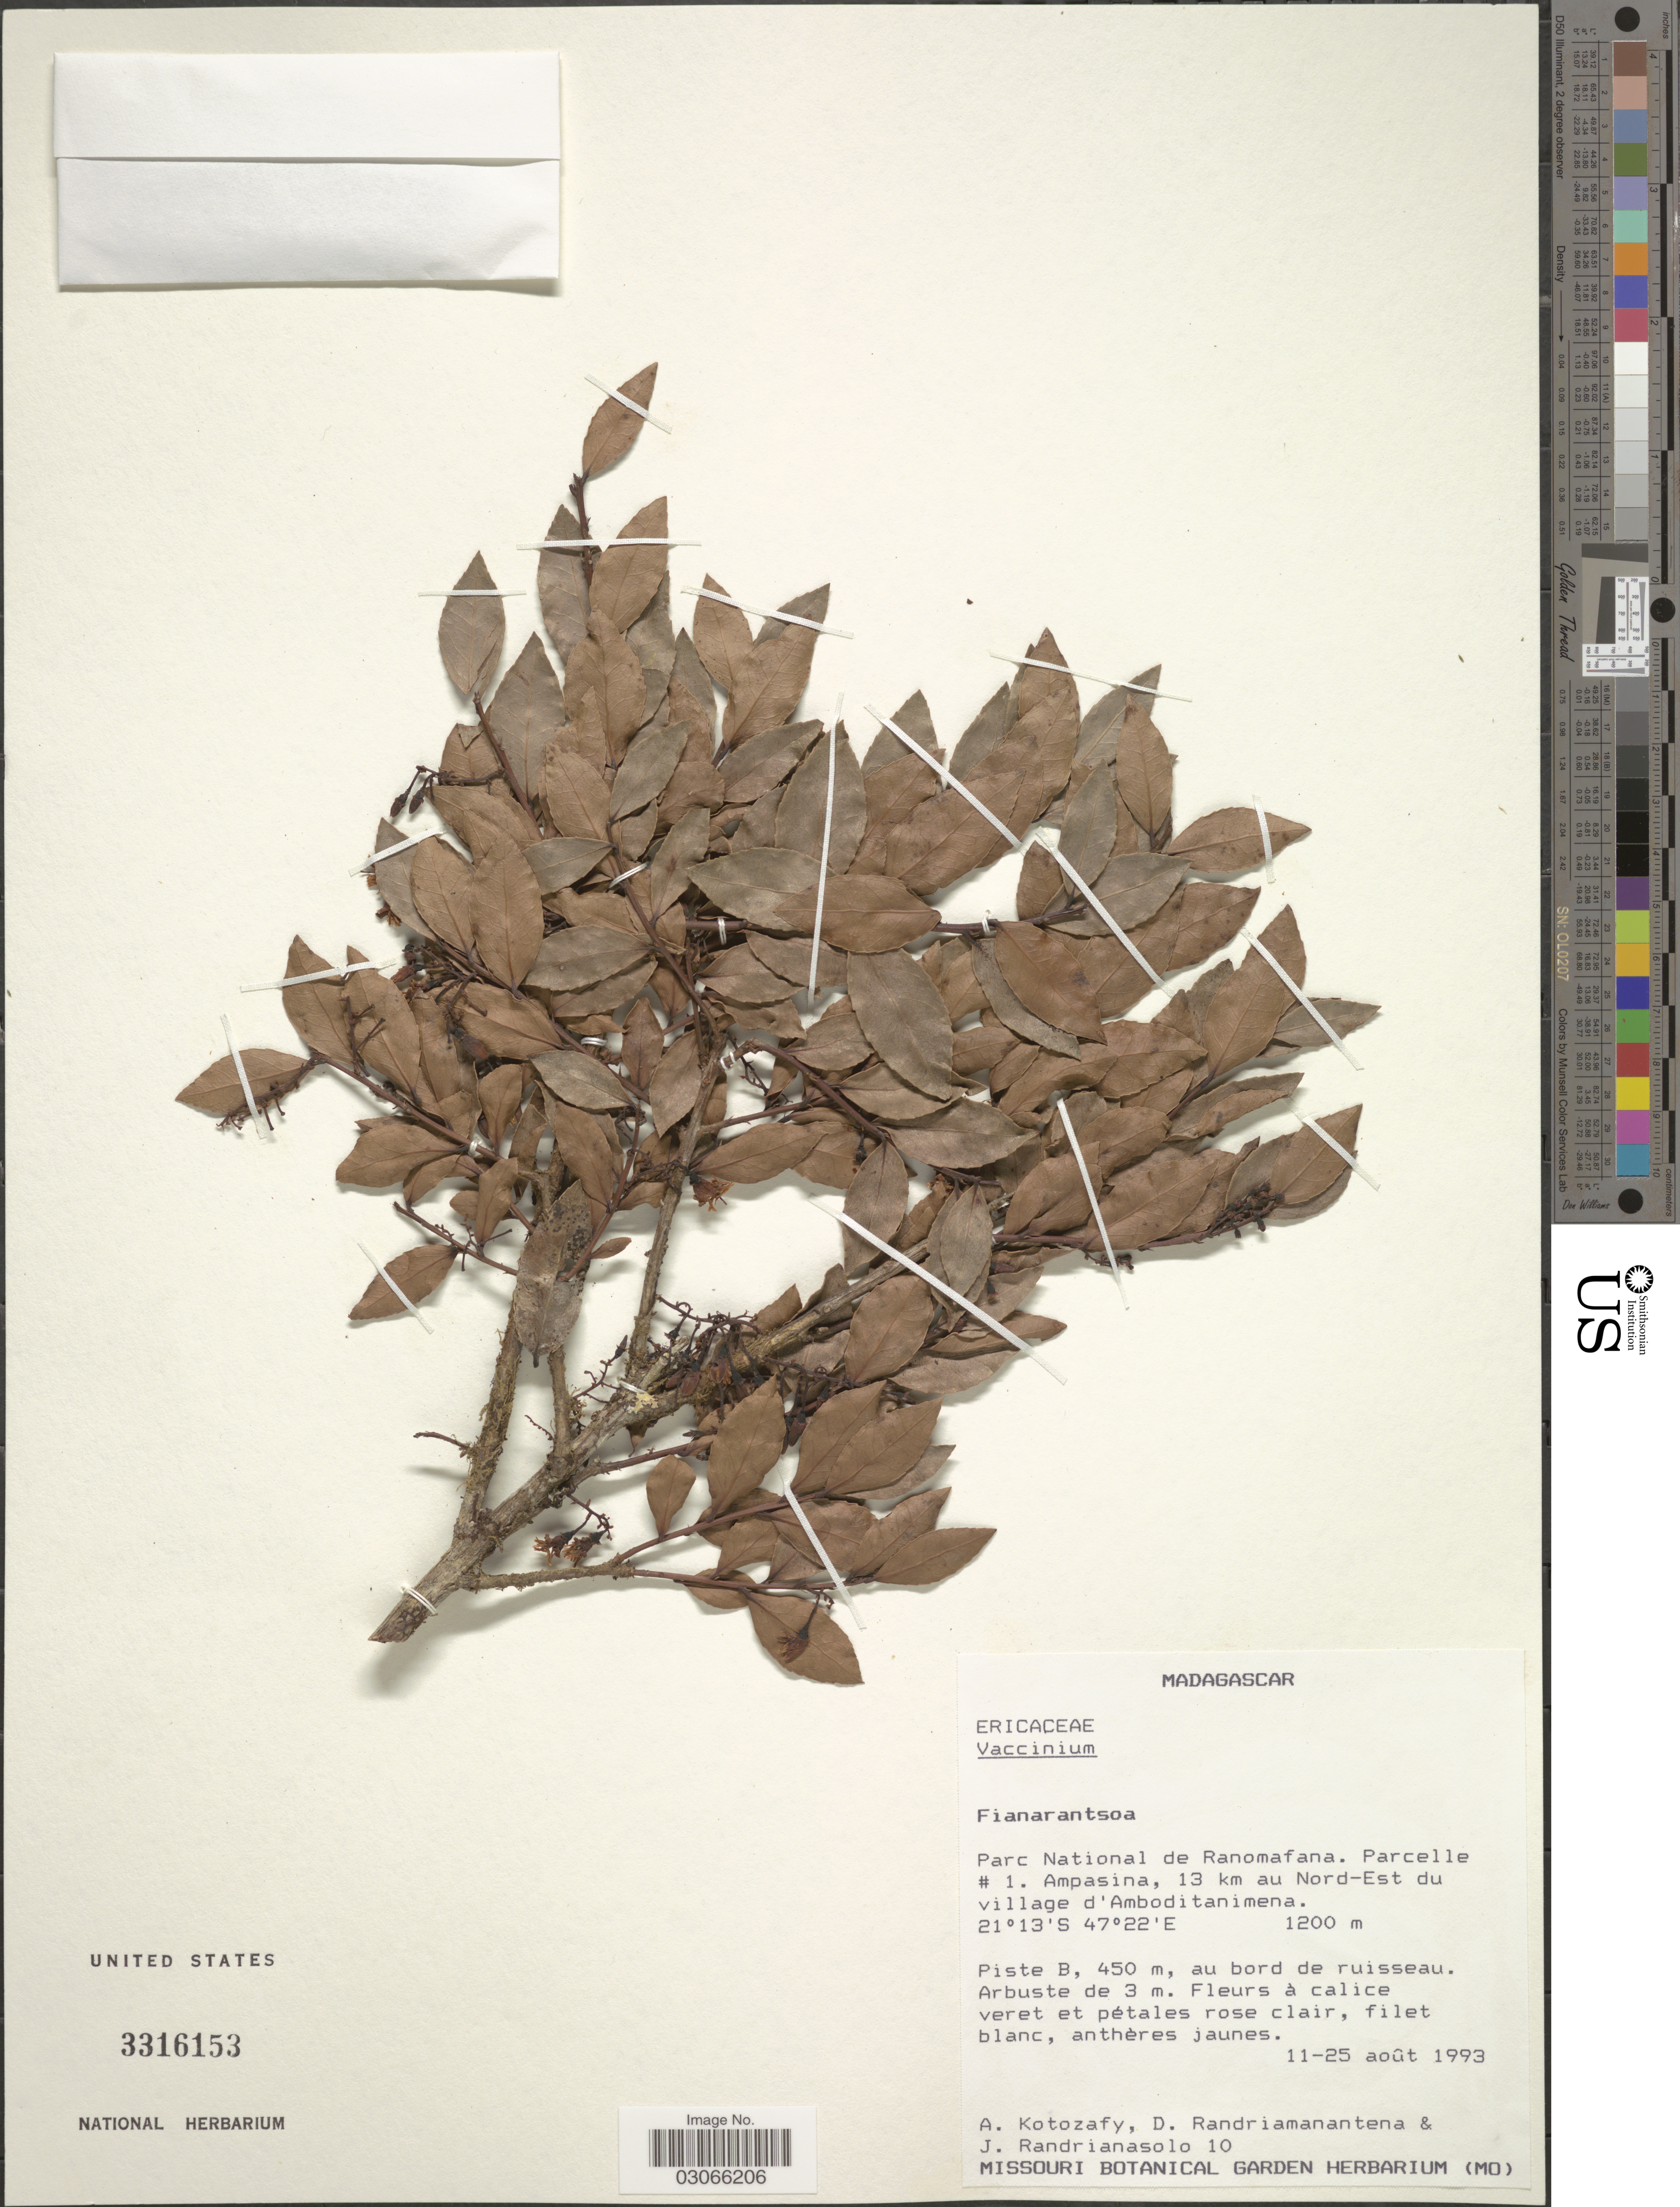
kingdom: Plantae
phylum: Tracheophyta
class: Magnoliopsida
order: Ericales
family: Ericaceae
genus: Vaccinium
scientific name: Vaccinium sp.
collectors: A. Kotozafy, D. Randriamanantena & J. Randrianasolo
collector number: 10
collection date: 1993-08-11/1993-08-25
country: Madagascar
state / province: Haute Matsiatra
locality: Parc National de Ranomafana. Parcelle #1. Ampasina, 13 km au Nord-Est du village d'Amboditanimena.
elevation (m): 1200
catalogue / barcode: US 3316153